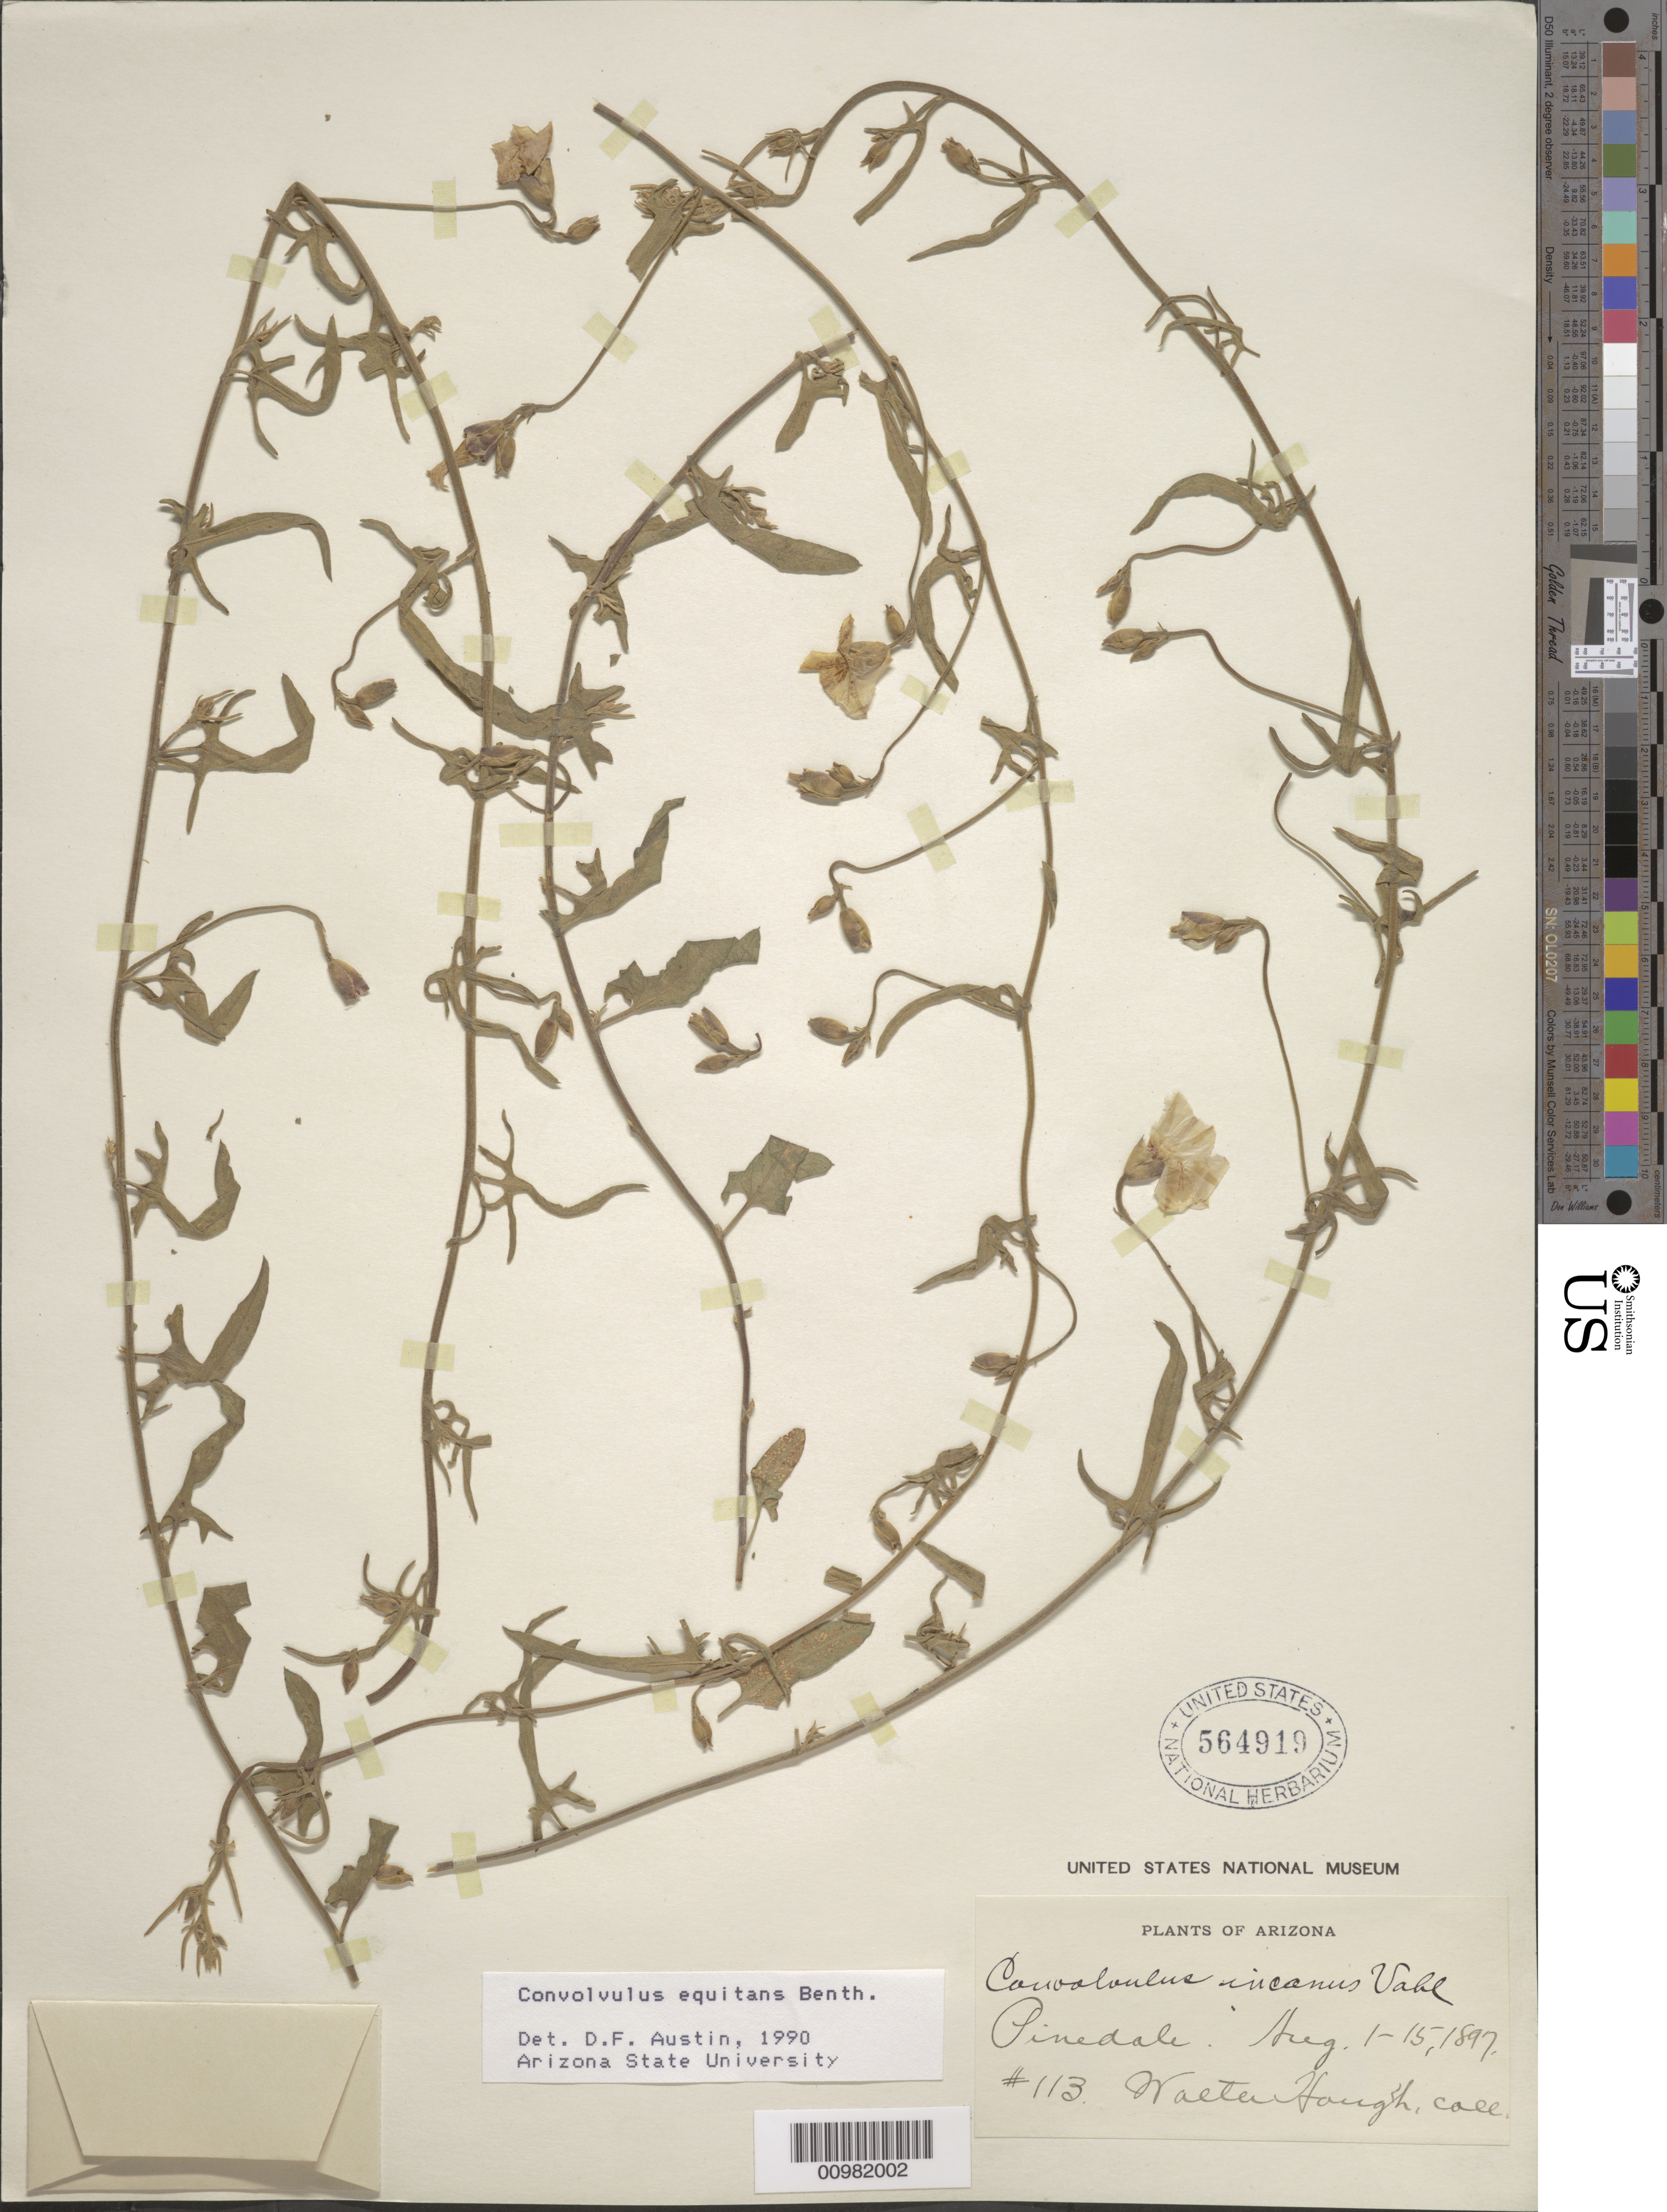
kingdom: Plantae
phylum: Tracheophyta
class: Magnoliopsida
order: Solanales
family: Convolvulaceae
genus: Convolvulus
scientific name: Convolvulus equitans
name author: Benth.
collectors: W. Hough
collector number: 113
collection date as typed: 01 Aug 1897 to 15 Aug 1897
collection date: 1897-08-01/1897-08-15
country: United States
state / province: Arizona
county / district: Navajo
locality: Pinedale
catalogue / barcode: US 564919